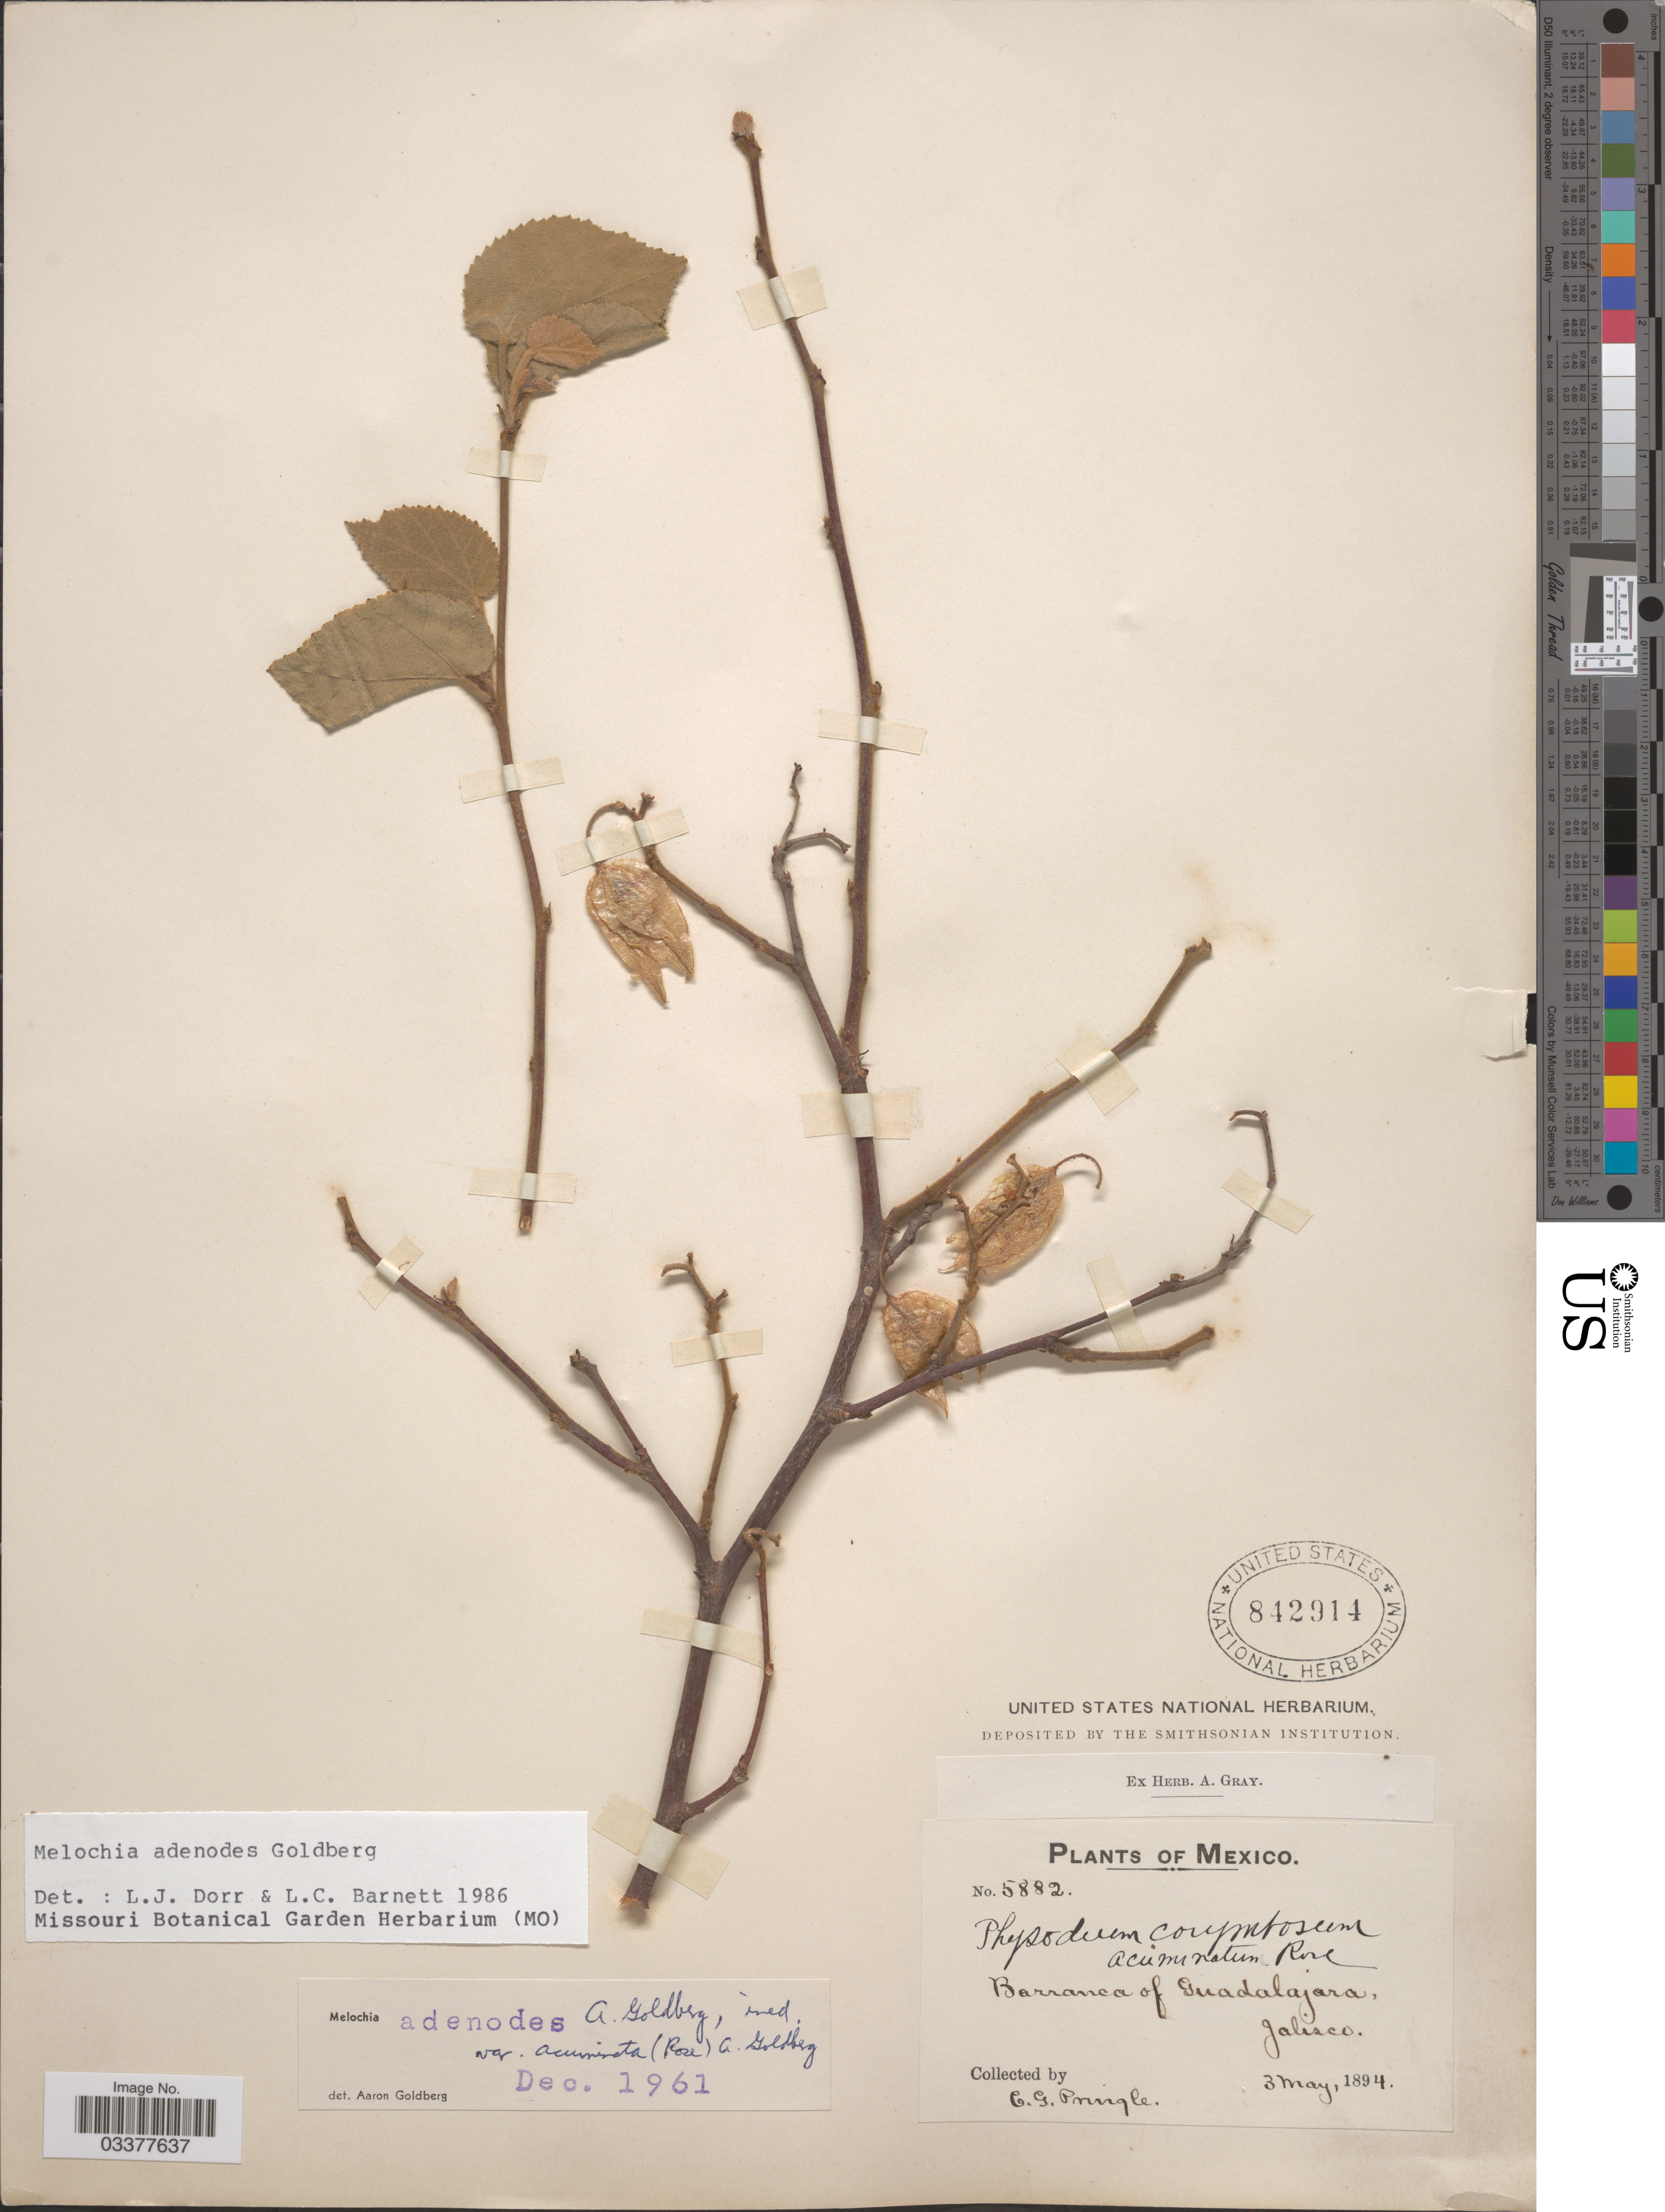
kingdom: Plantae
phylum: Tracheophyta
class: Magnoliopsida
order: Malvales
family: Malvaceae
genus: Melochia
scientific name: Melochia adenodes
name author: Goldberg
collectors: C. G. Pringle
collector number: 5882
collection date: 1894-05-03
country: Mexico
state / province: Jalisco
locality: Barranca of Guadalajara.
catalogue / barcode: US 842914